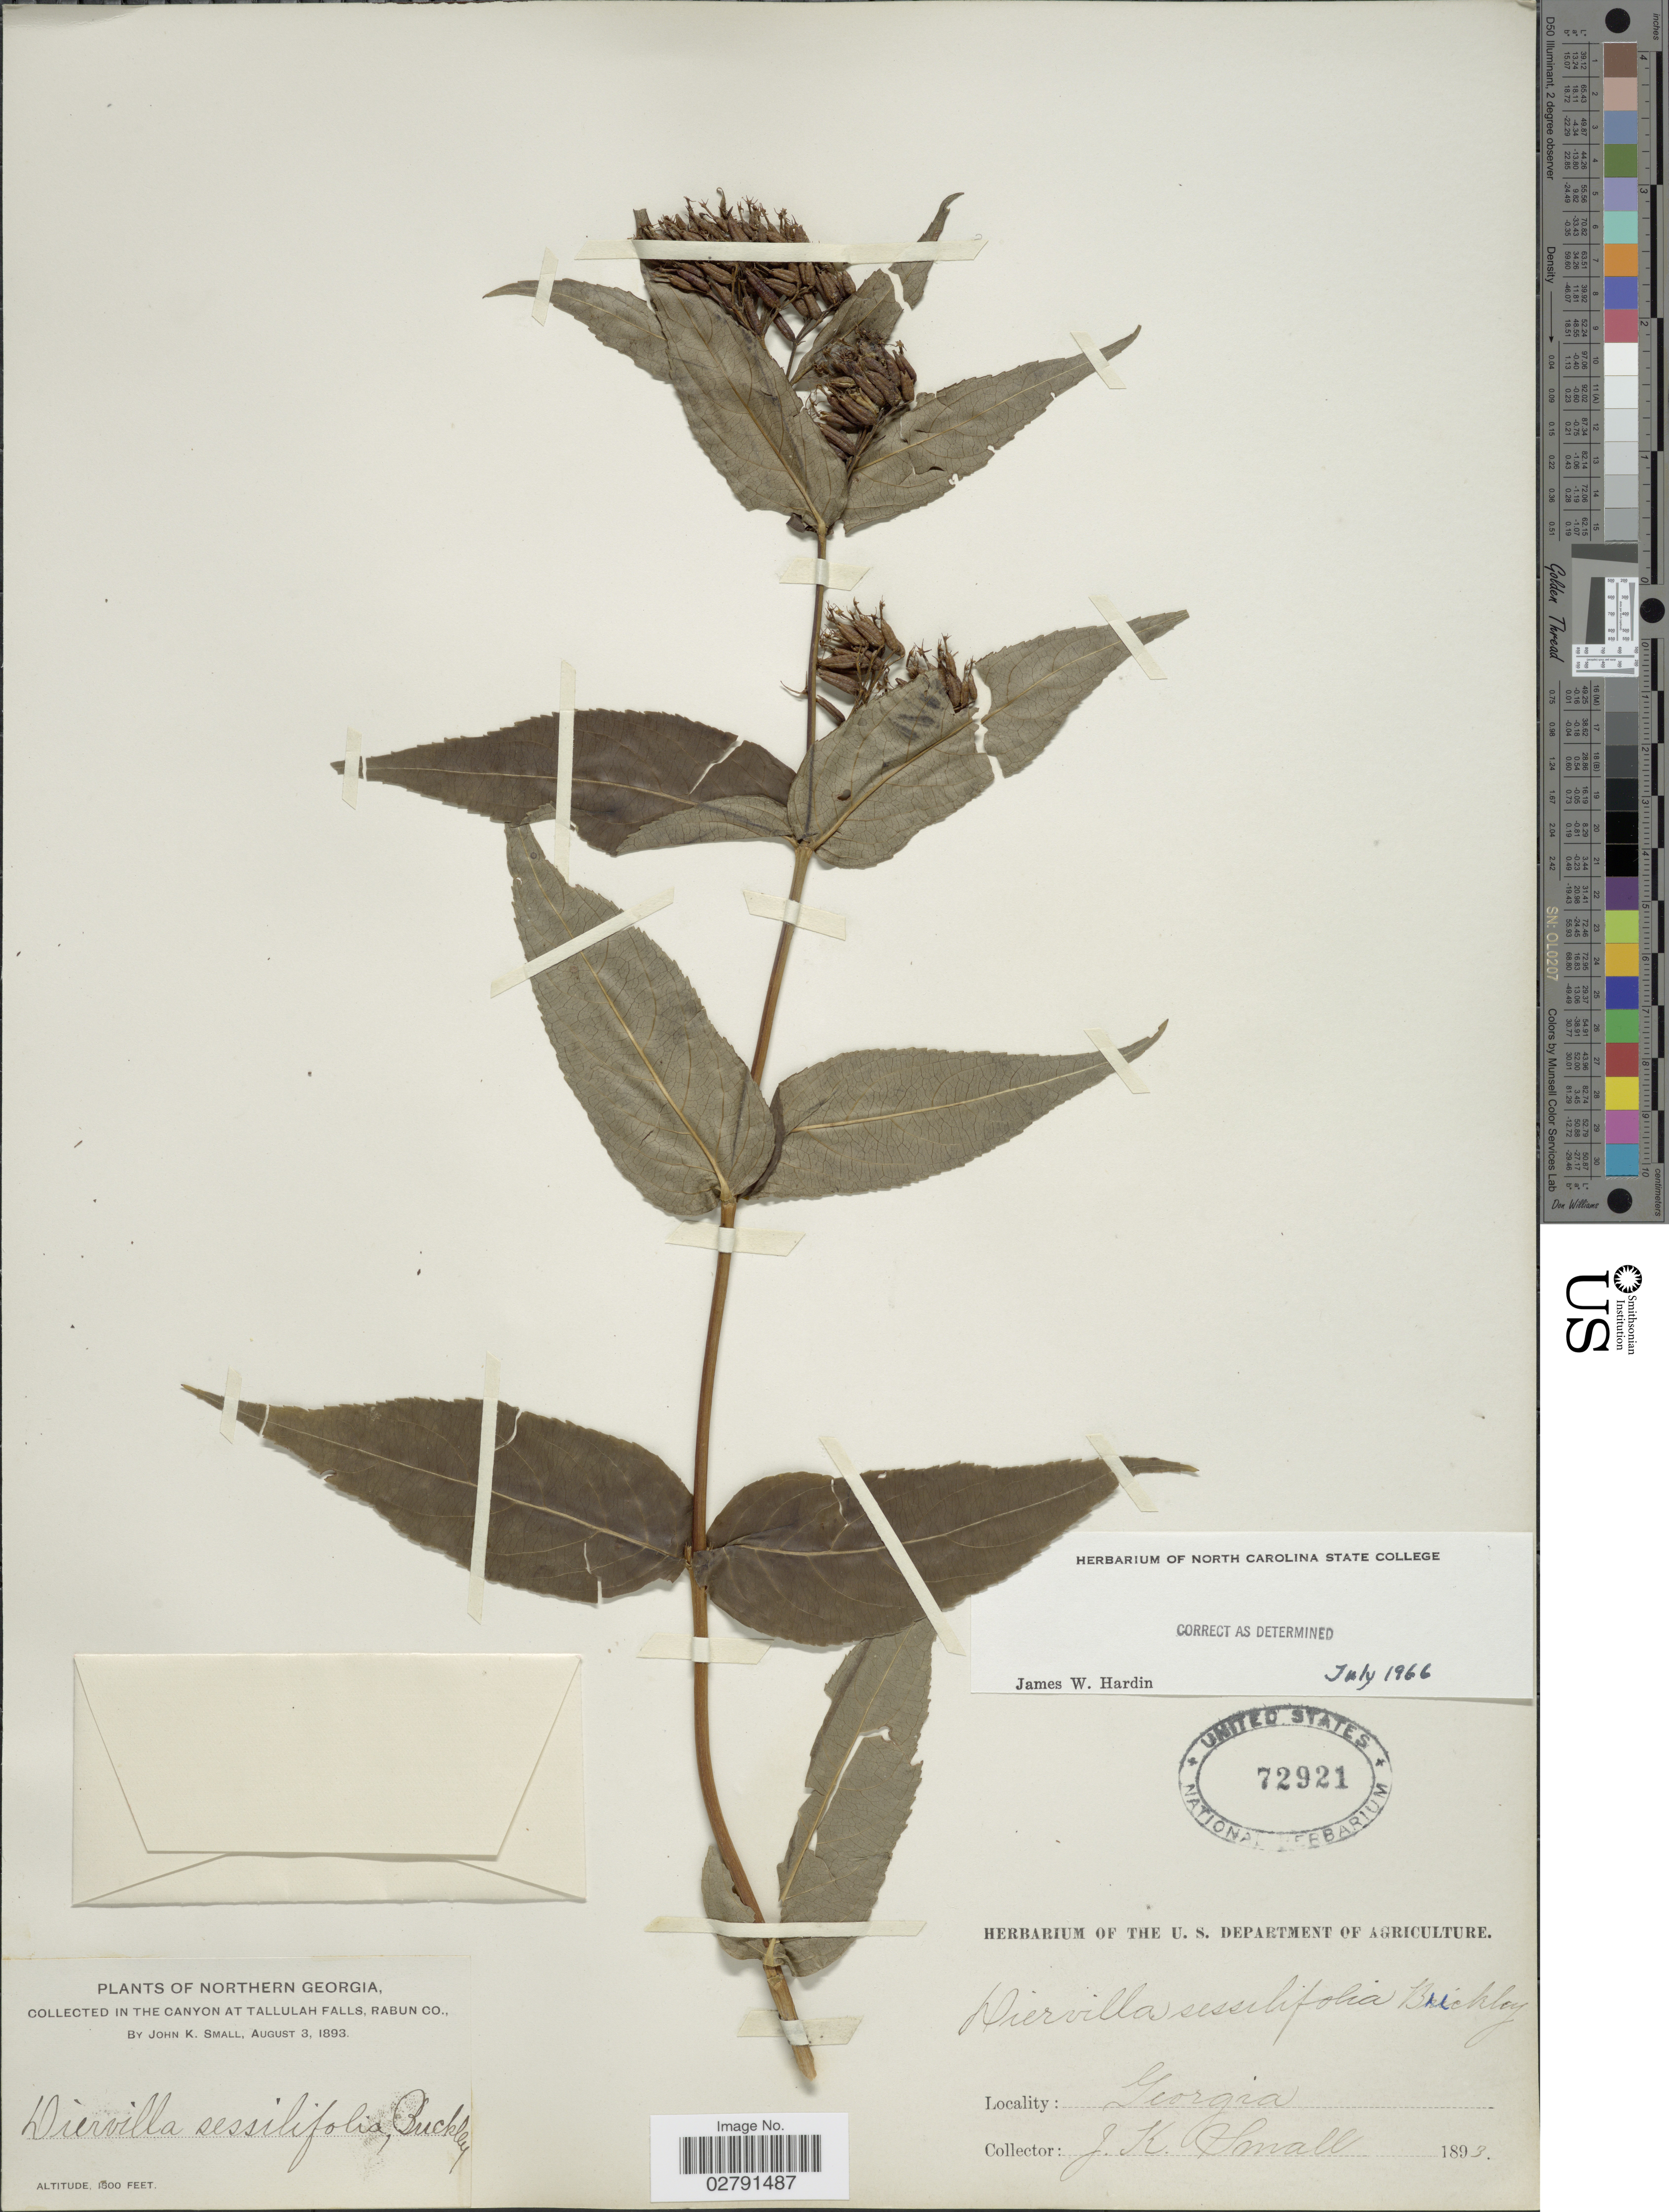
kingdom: Plantae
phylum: Tracheophyta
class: Magnoliopsida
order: Dipsacales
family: Caprifoliaceae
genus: Diervilla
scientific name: Diervilla sessilifolia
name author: Buckley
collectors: J. K. Small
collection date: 1893-08-03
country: United States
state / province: Georgia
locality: Northern Georgia, in the Canyon at Tallulah Falls, Rabun Co.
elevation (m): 488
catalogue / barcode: US 72921